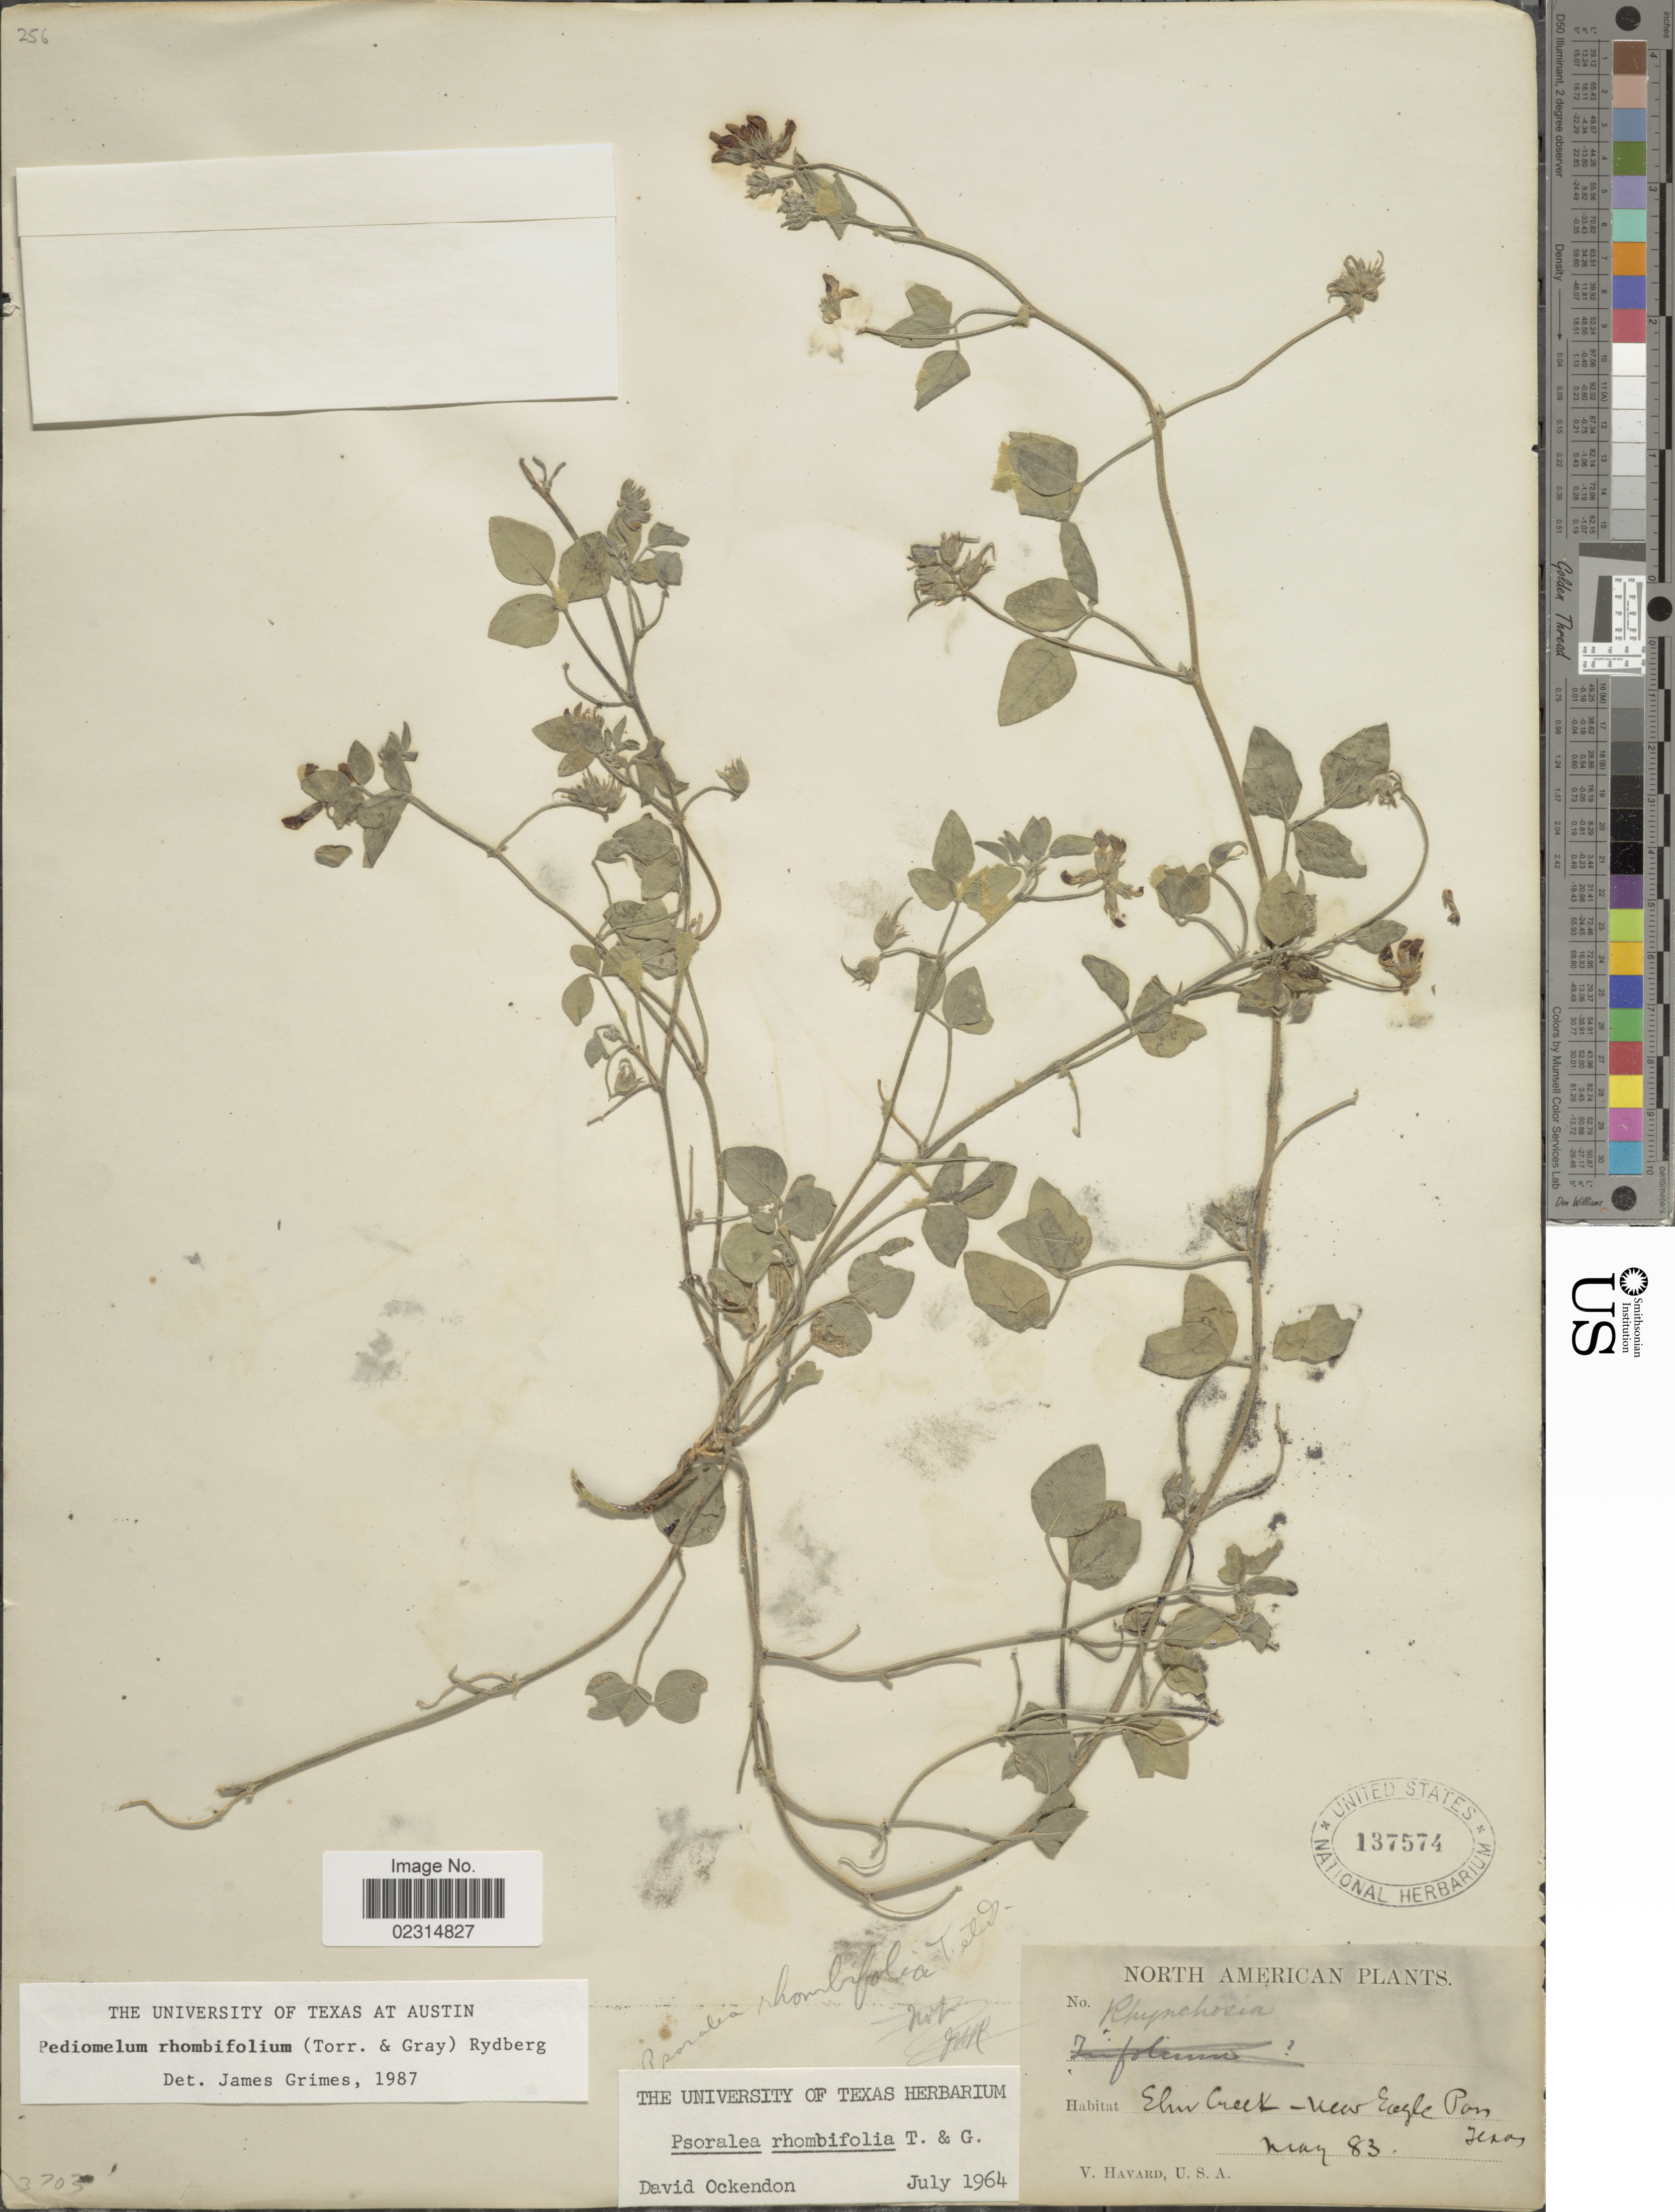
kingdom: Plantae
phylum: Tracheophyta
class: Magnoliopsida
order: Fabales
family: Fabaceae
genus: Pediomelum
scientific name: Pediomelum rhombifolium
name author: (Torr. & A. Gray) Rydb.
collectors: V. Havard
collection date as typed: Transcribed d/m/y: /5/83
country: United States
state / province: Texas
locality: Elm Creek - New Eagle Pass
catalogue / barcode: US 137574